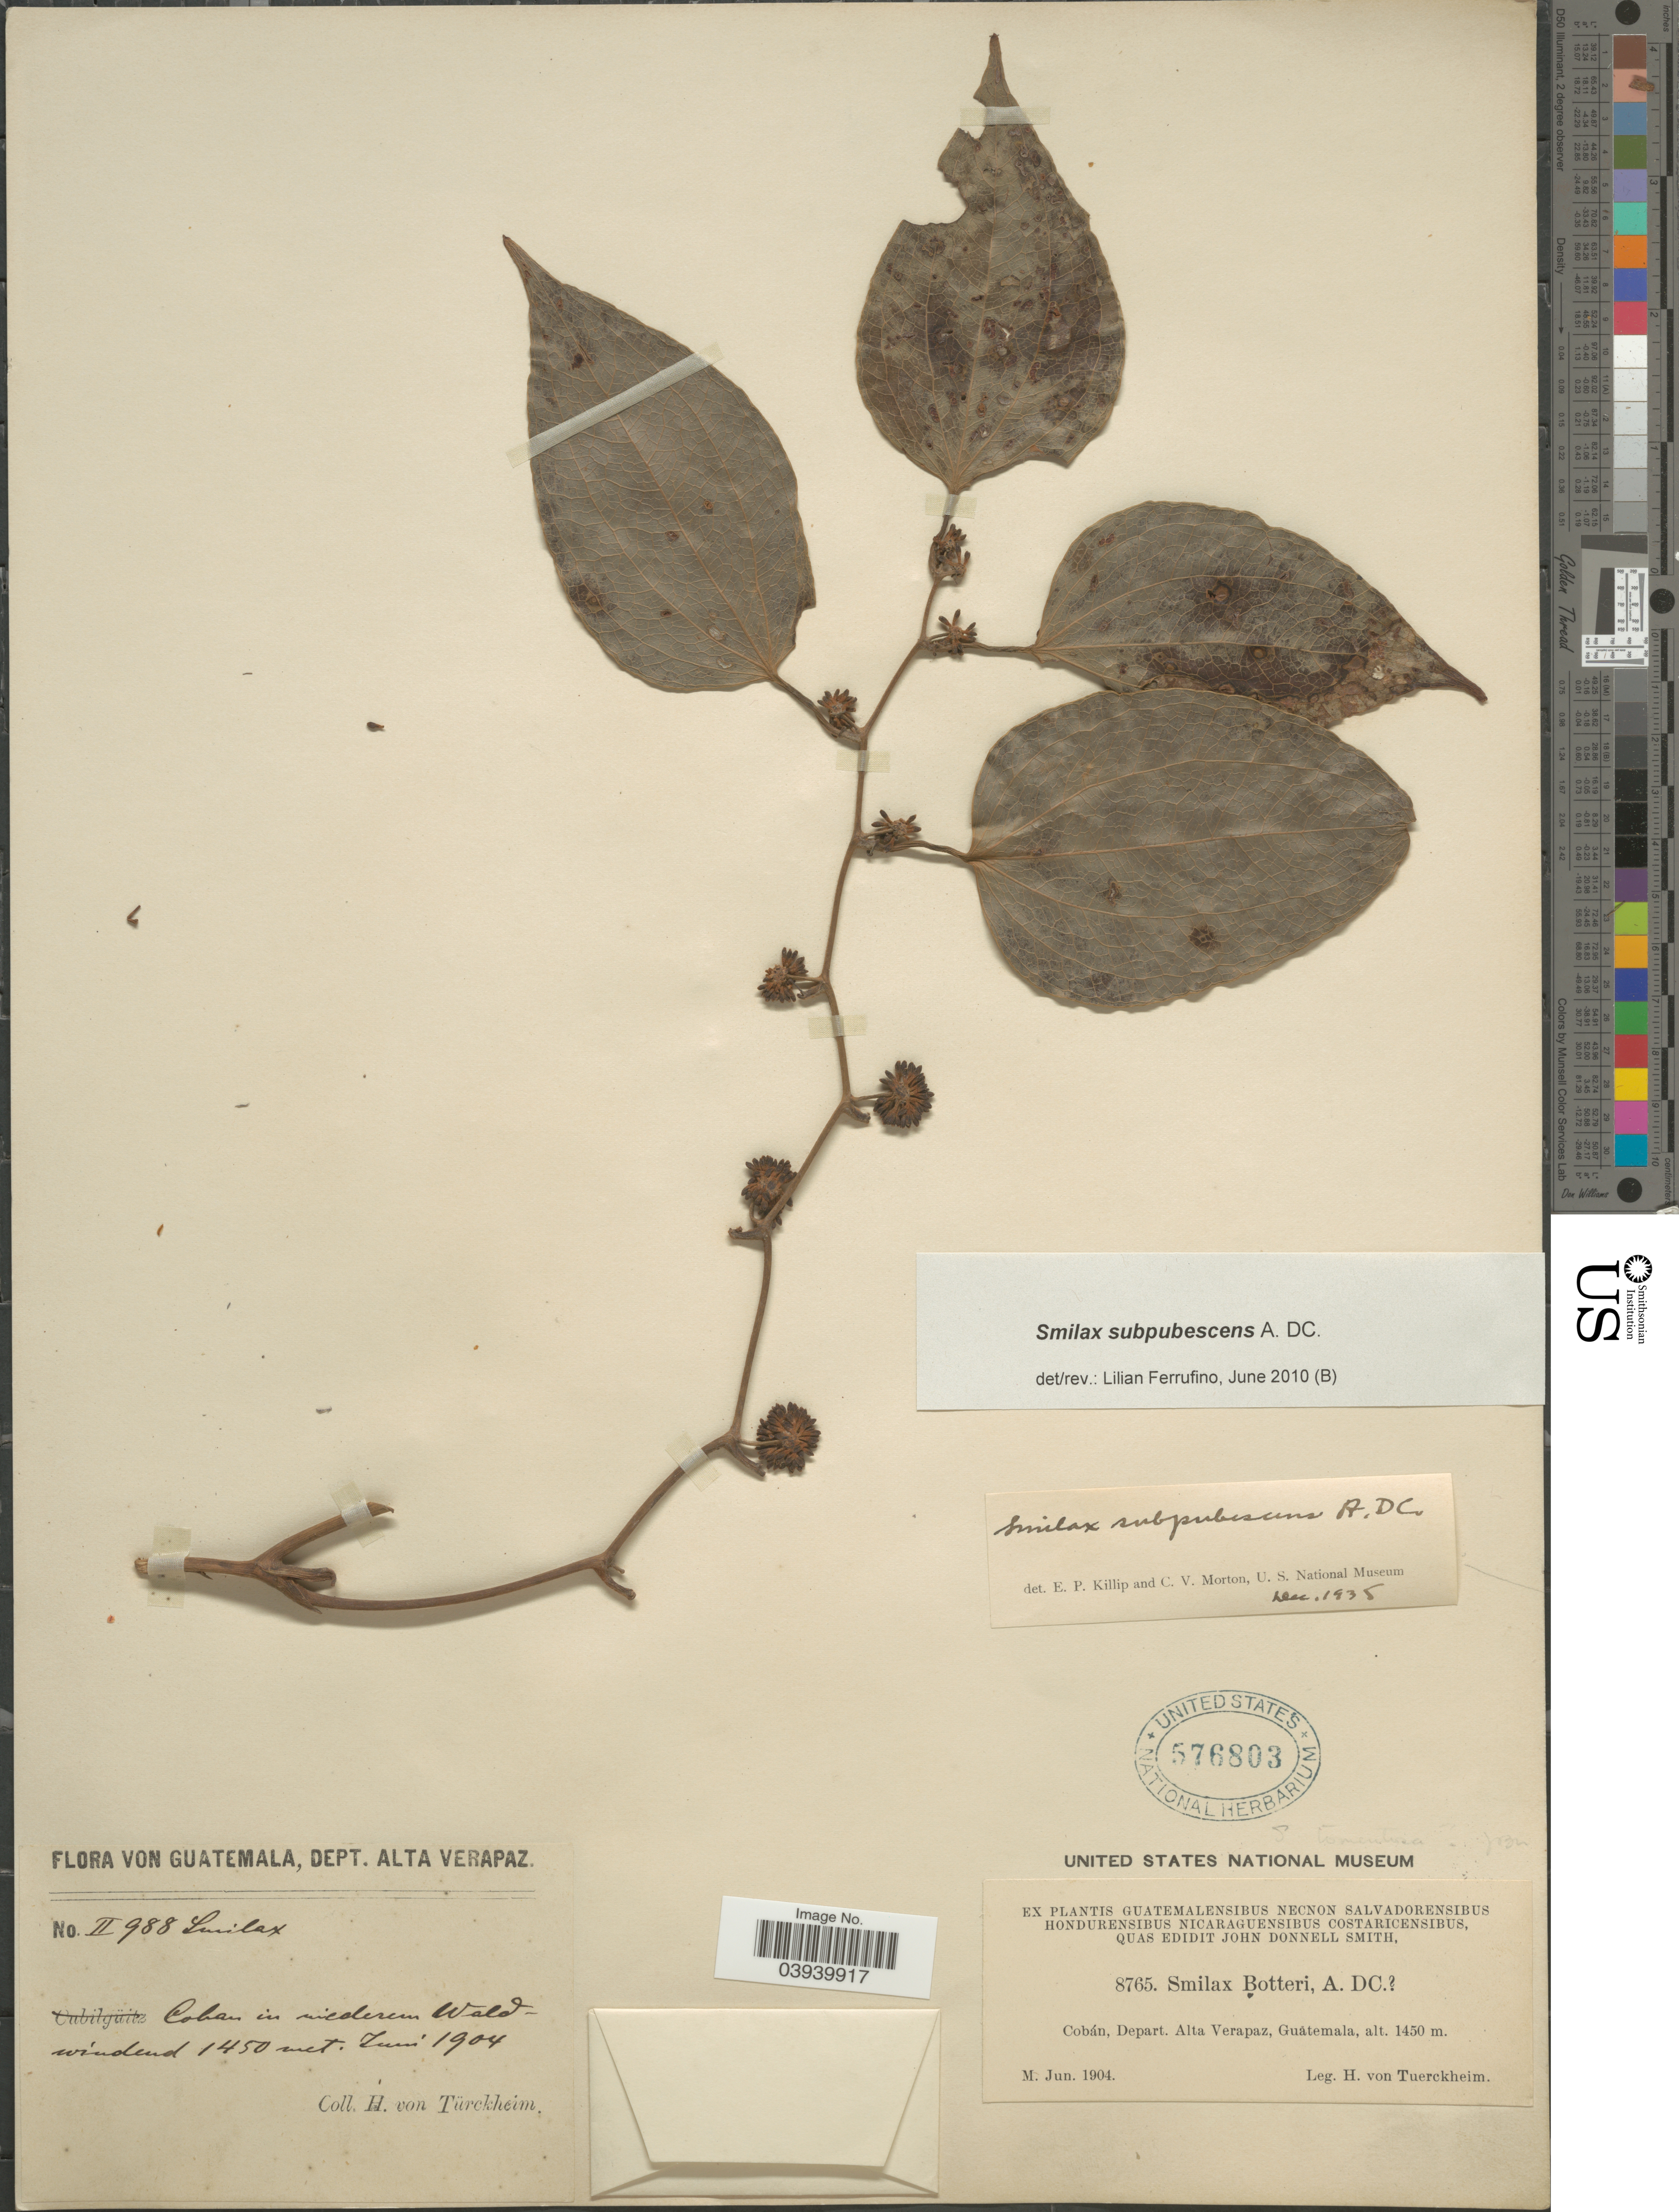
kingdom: Plantae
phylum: Tracheophyta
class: Liliopsida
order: Liliales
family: Smilacaceae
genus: Smilax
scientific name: Smilax subpubescens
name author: A. DC.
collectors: H. von Türckheim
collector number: II988/8765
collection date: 1904-06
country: Guatemala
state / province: Alta Verapaz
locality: Depart. Alta Verapaz. Coban in weiderem Wald-windend.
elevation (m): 1450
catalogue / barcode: US 576803